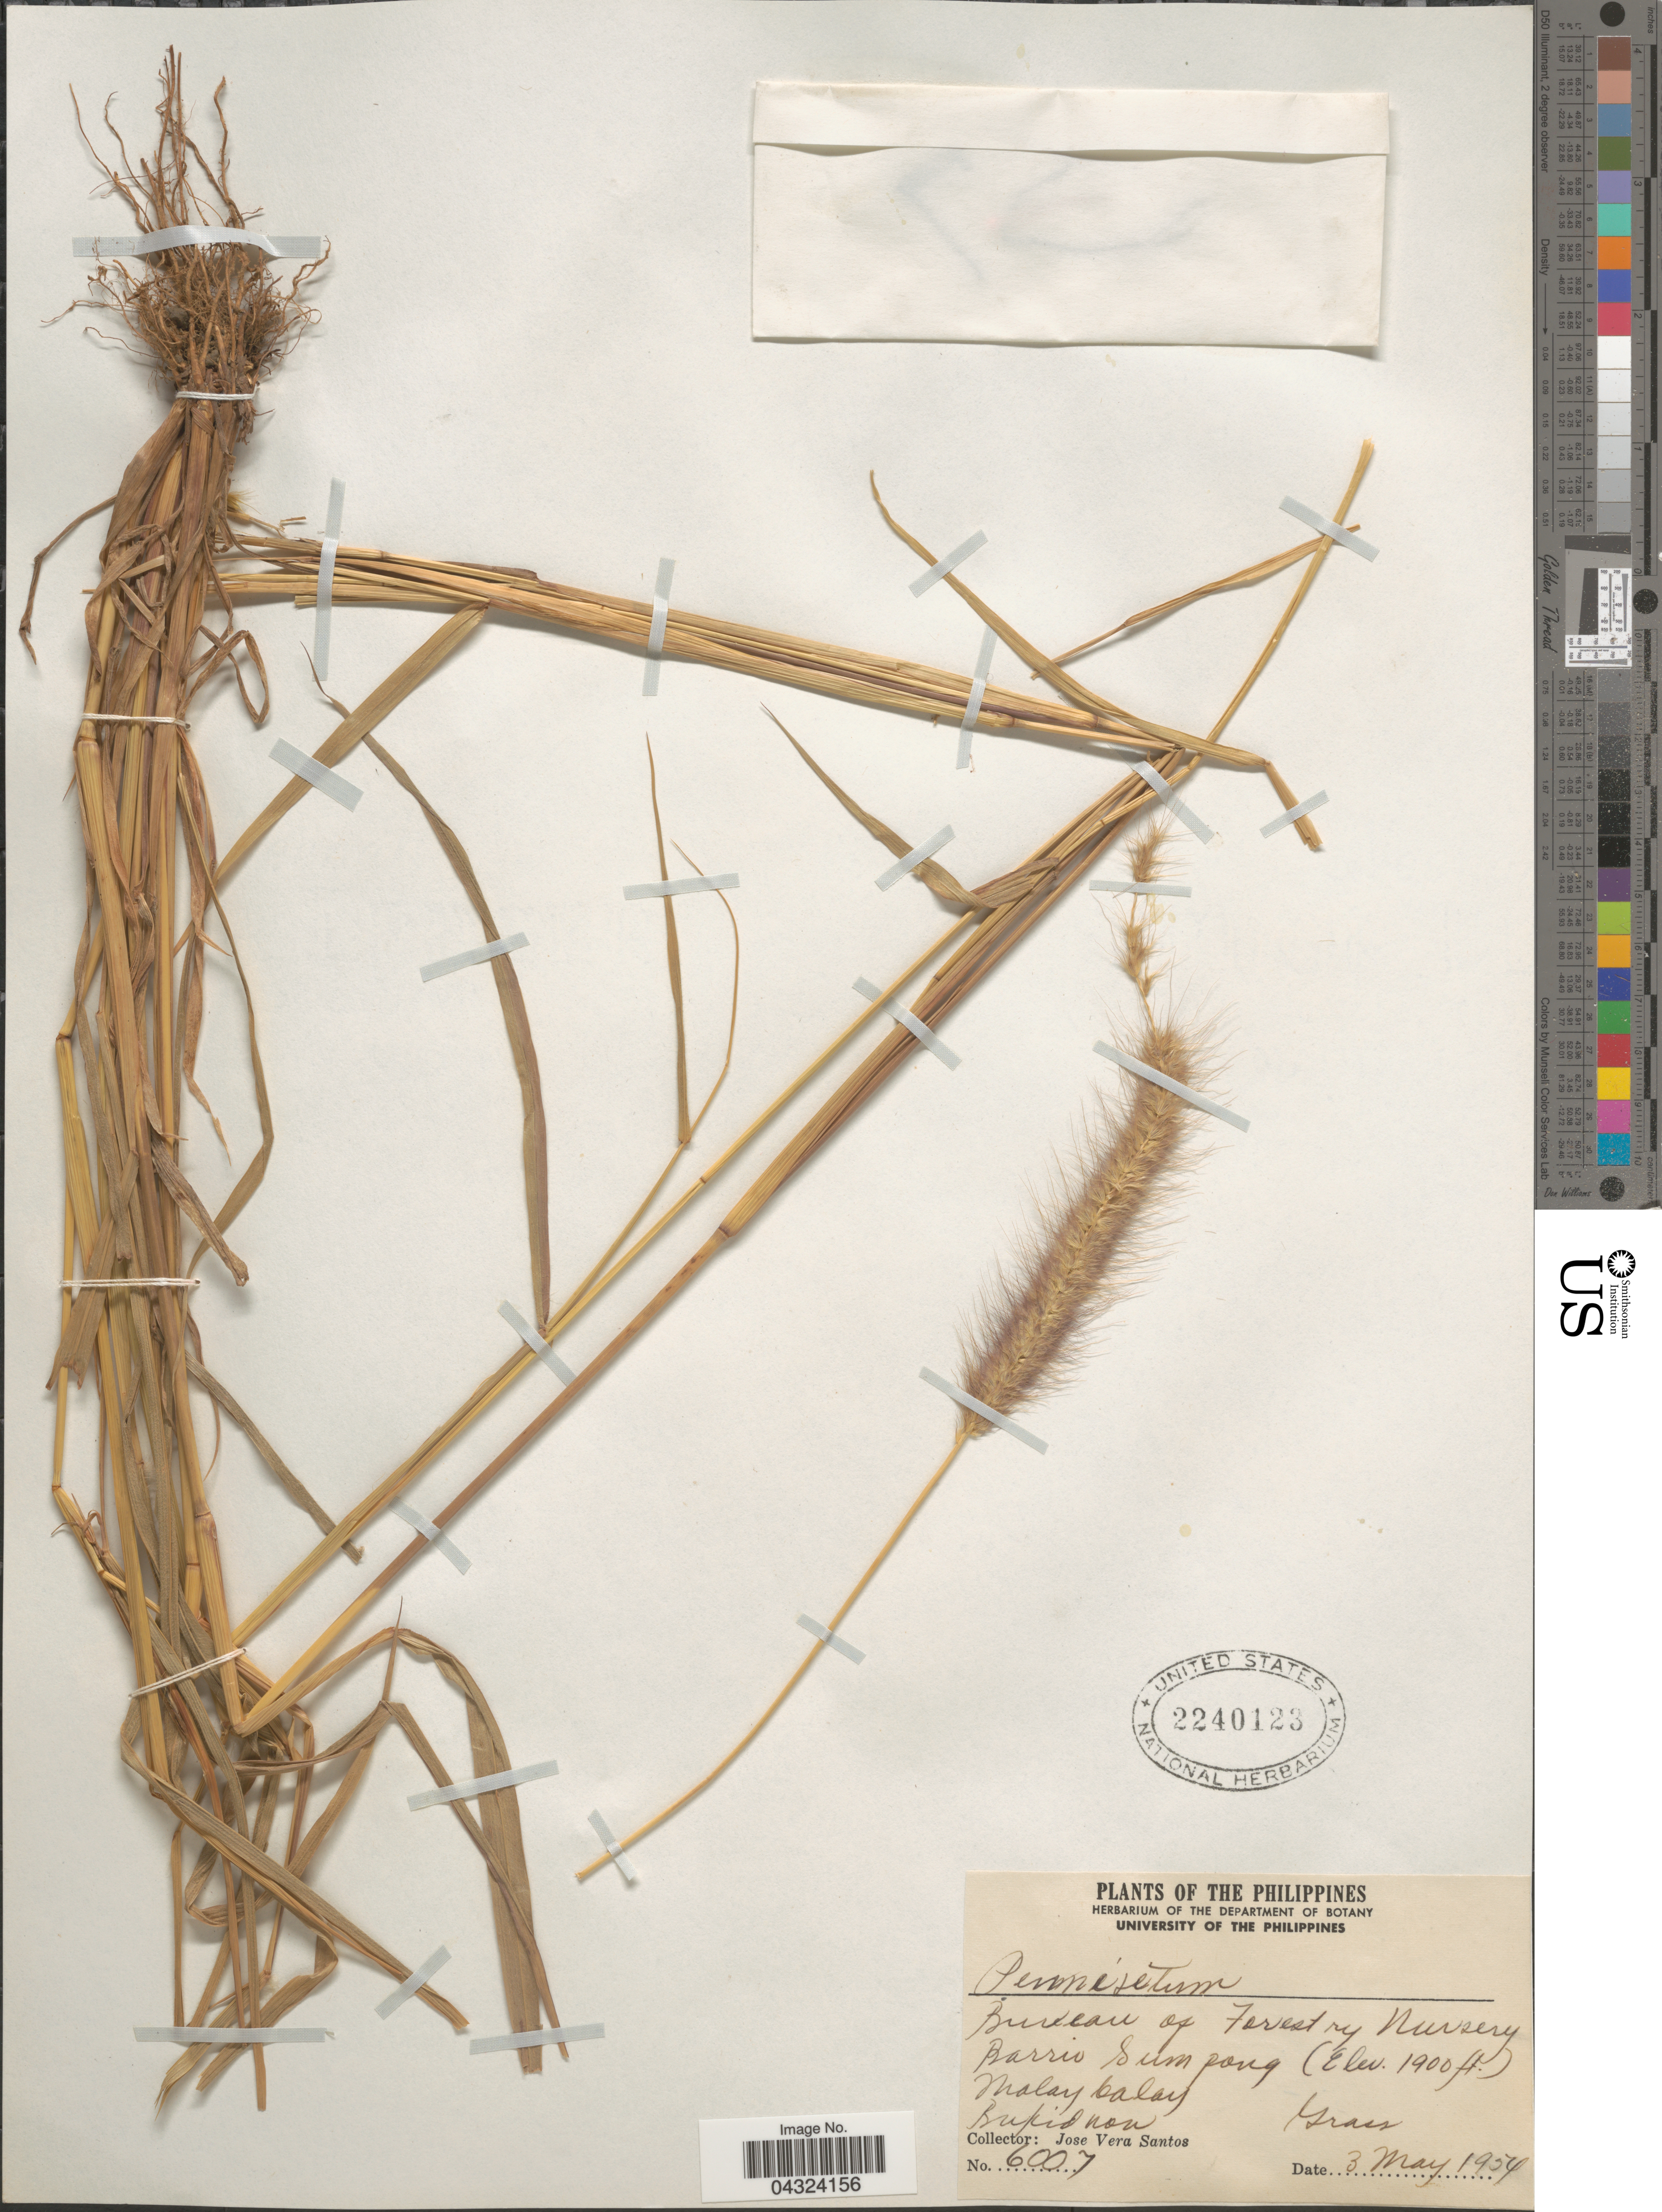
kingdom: Plantae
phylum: Tracheophyta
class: Liliopsida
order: Poales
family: Poaceae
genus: Cenchrus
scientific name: Cenchrus sp.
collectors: J. Santos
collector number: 6007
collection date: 1954-05-03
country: Philippines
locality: Bureau of Forestry Nursery. Barrio Sum pong. Malay Calay. Bukidnon.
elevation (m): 579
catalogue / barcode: US 2240123